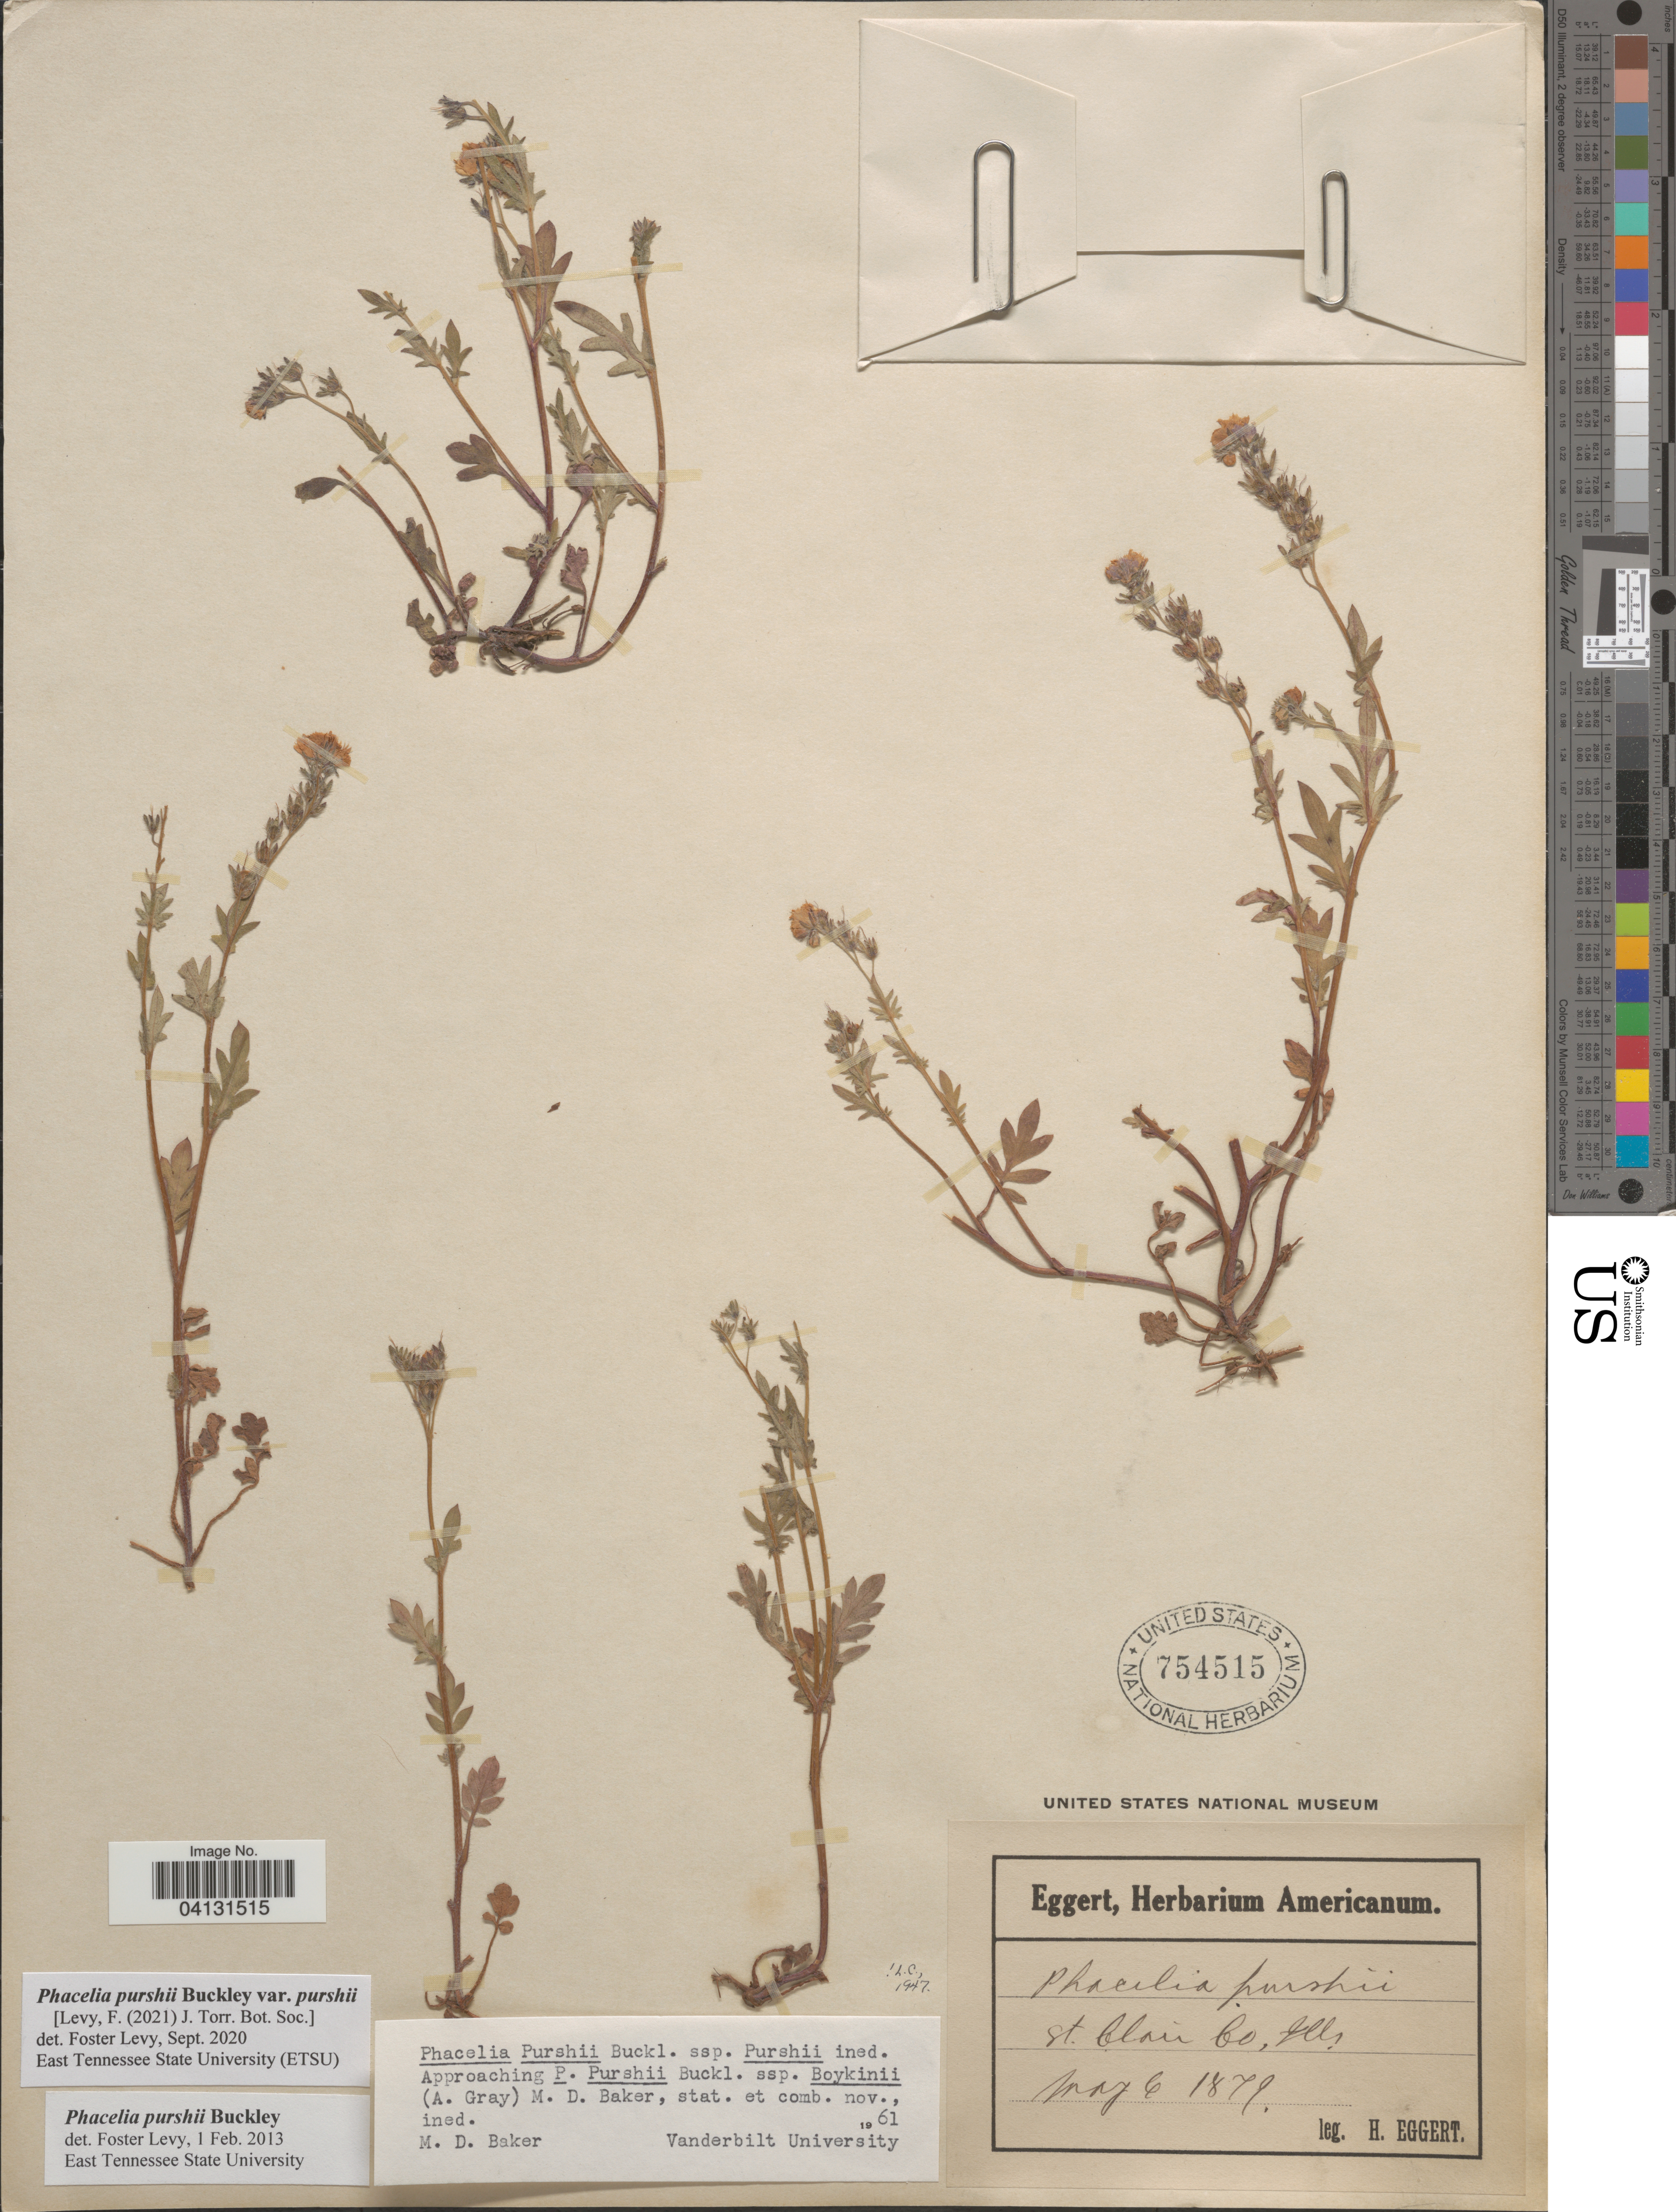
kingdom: Plantae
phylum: Tracheophyta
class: Magnoliopsida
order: Boraginales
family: Hydrophyllaceae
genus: Phacelia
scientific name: Phacelia purshii var. purshii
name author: Buckley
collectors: H. Eggert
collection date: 1879-05-06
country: United States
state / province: Illinois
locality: St. Clair Co.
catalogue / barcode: US 754515